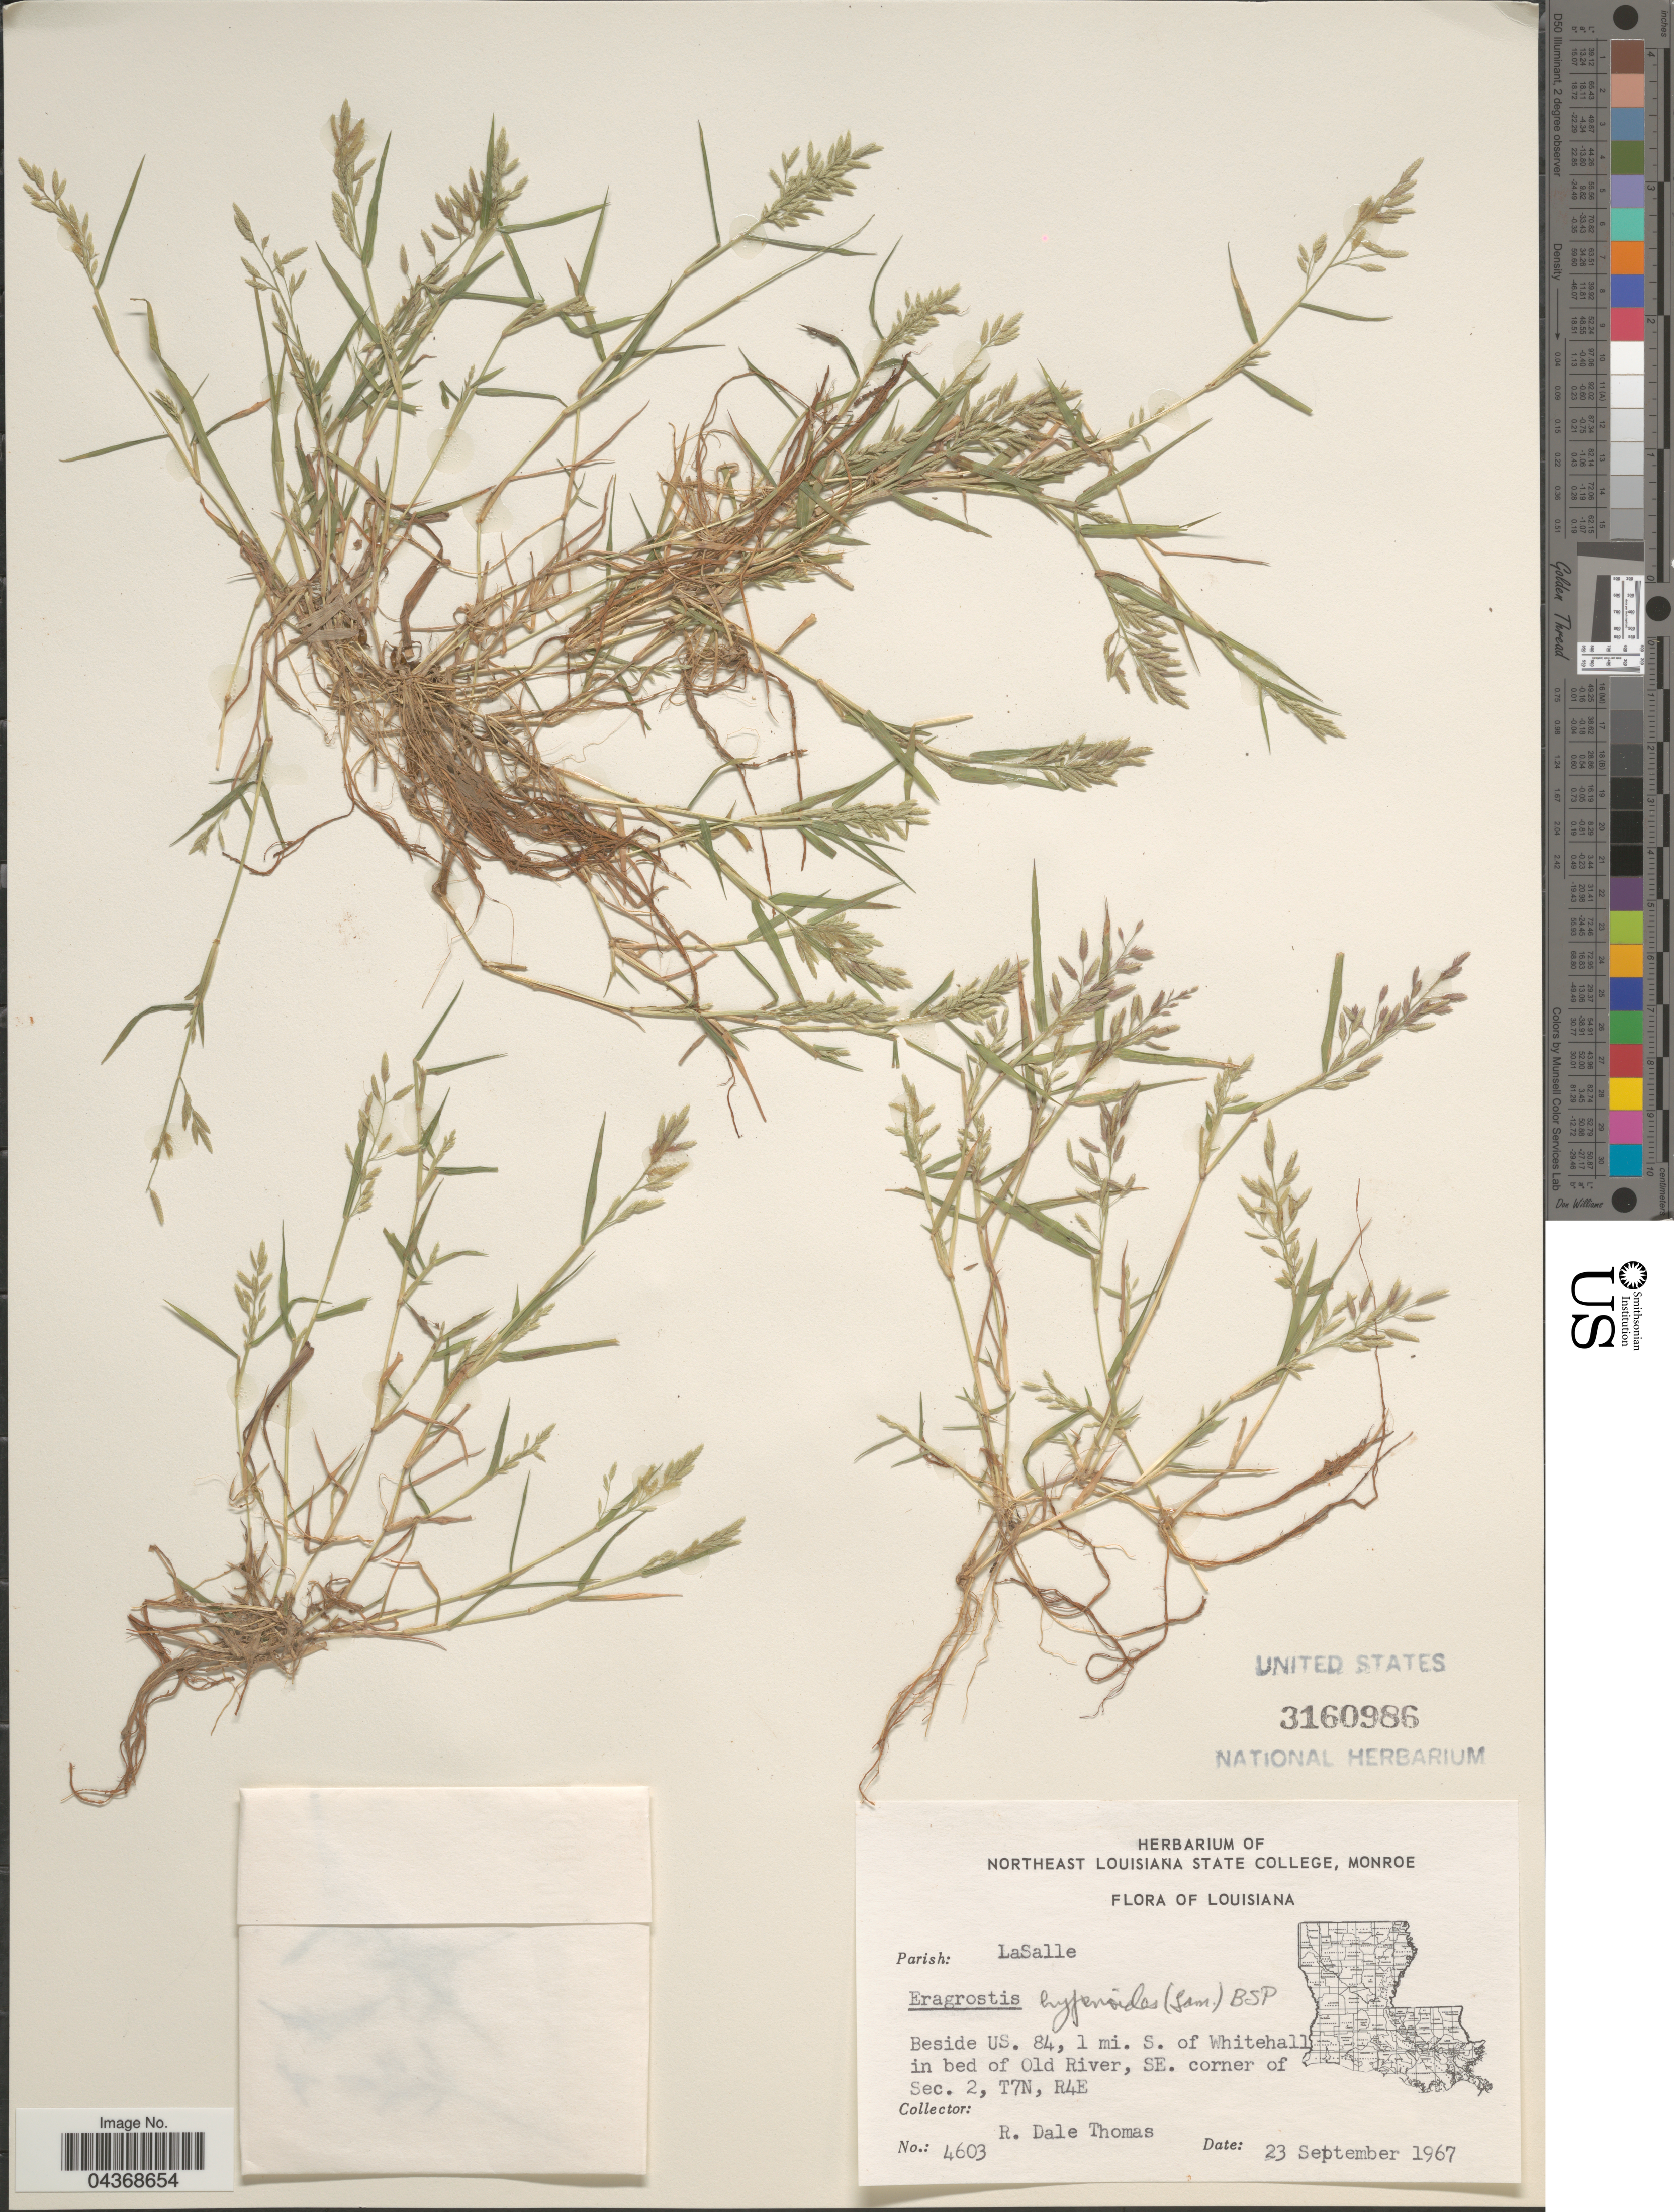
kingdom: Plantae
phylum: Tracheophyta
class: Liliopsida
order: Poales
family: Poaceae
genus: Eragrostis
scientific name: Eragrostis hypnoides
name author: (Lam.) Britton, Stearns & Poggenb.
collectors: R. Thomas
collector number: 4603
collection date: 1967-09-23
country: United States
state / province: Louisiana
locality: Parish: LaSalle. Beside US. 84, 1 mi. S. of Whitehall in bed of Old River, SE. corner of Sec. 2, T7N, R4E.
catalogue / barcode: US 3160986